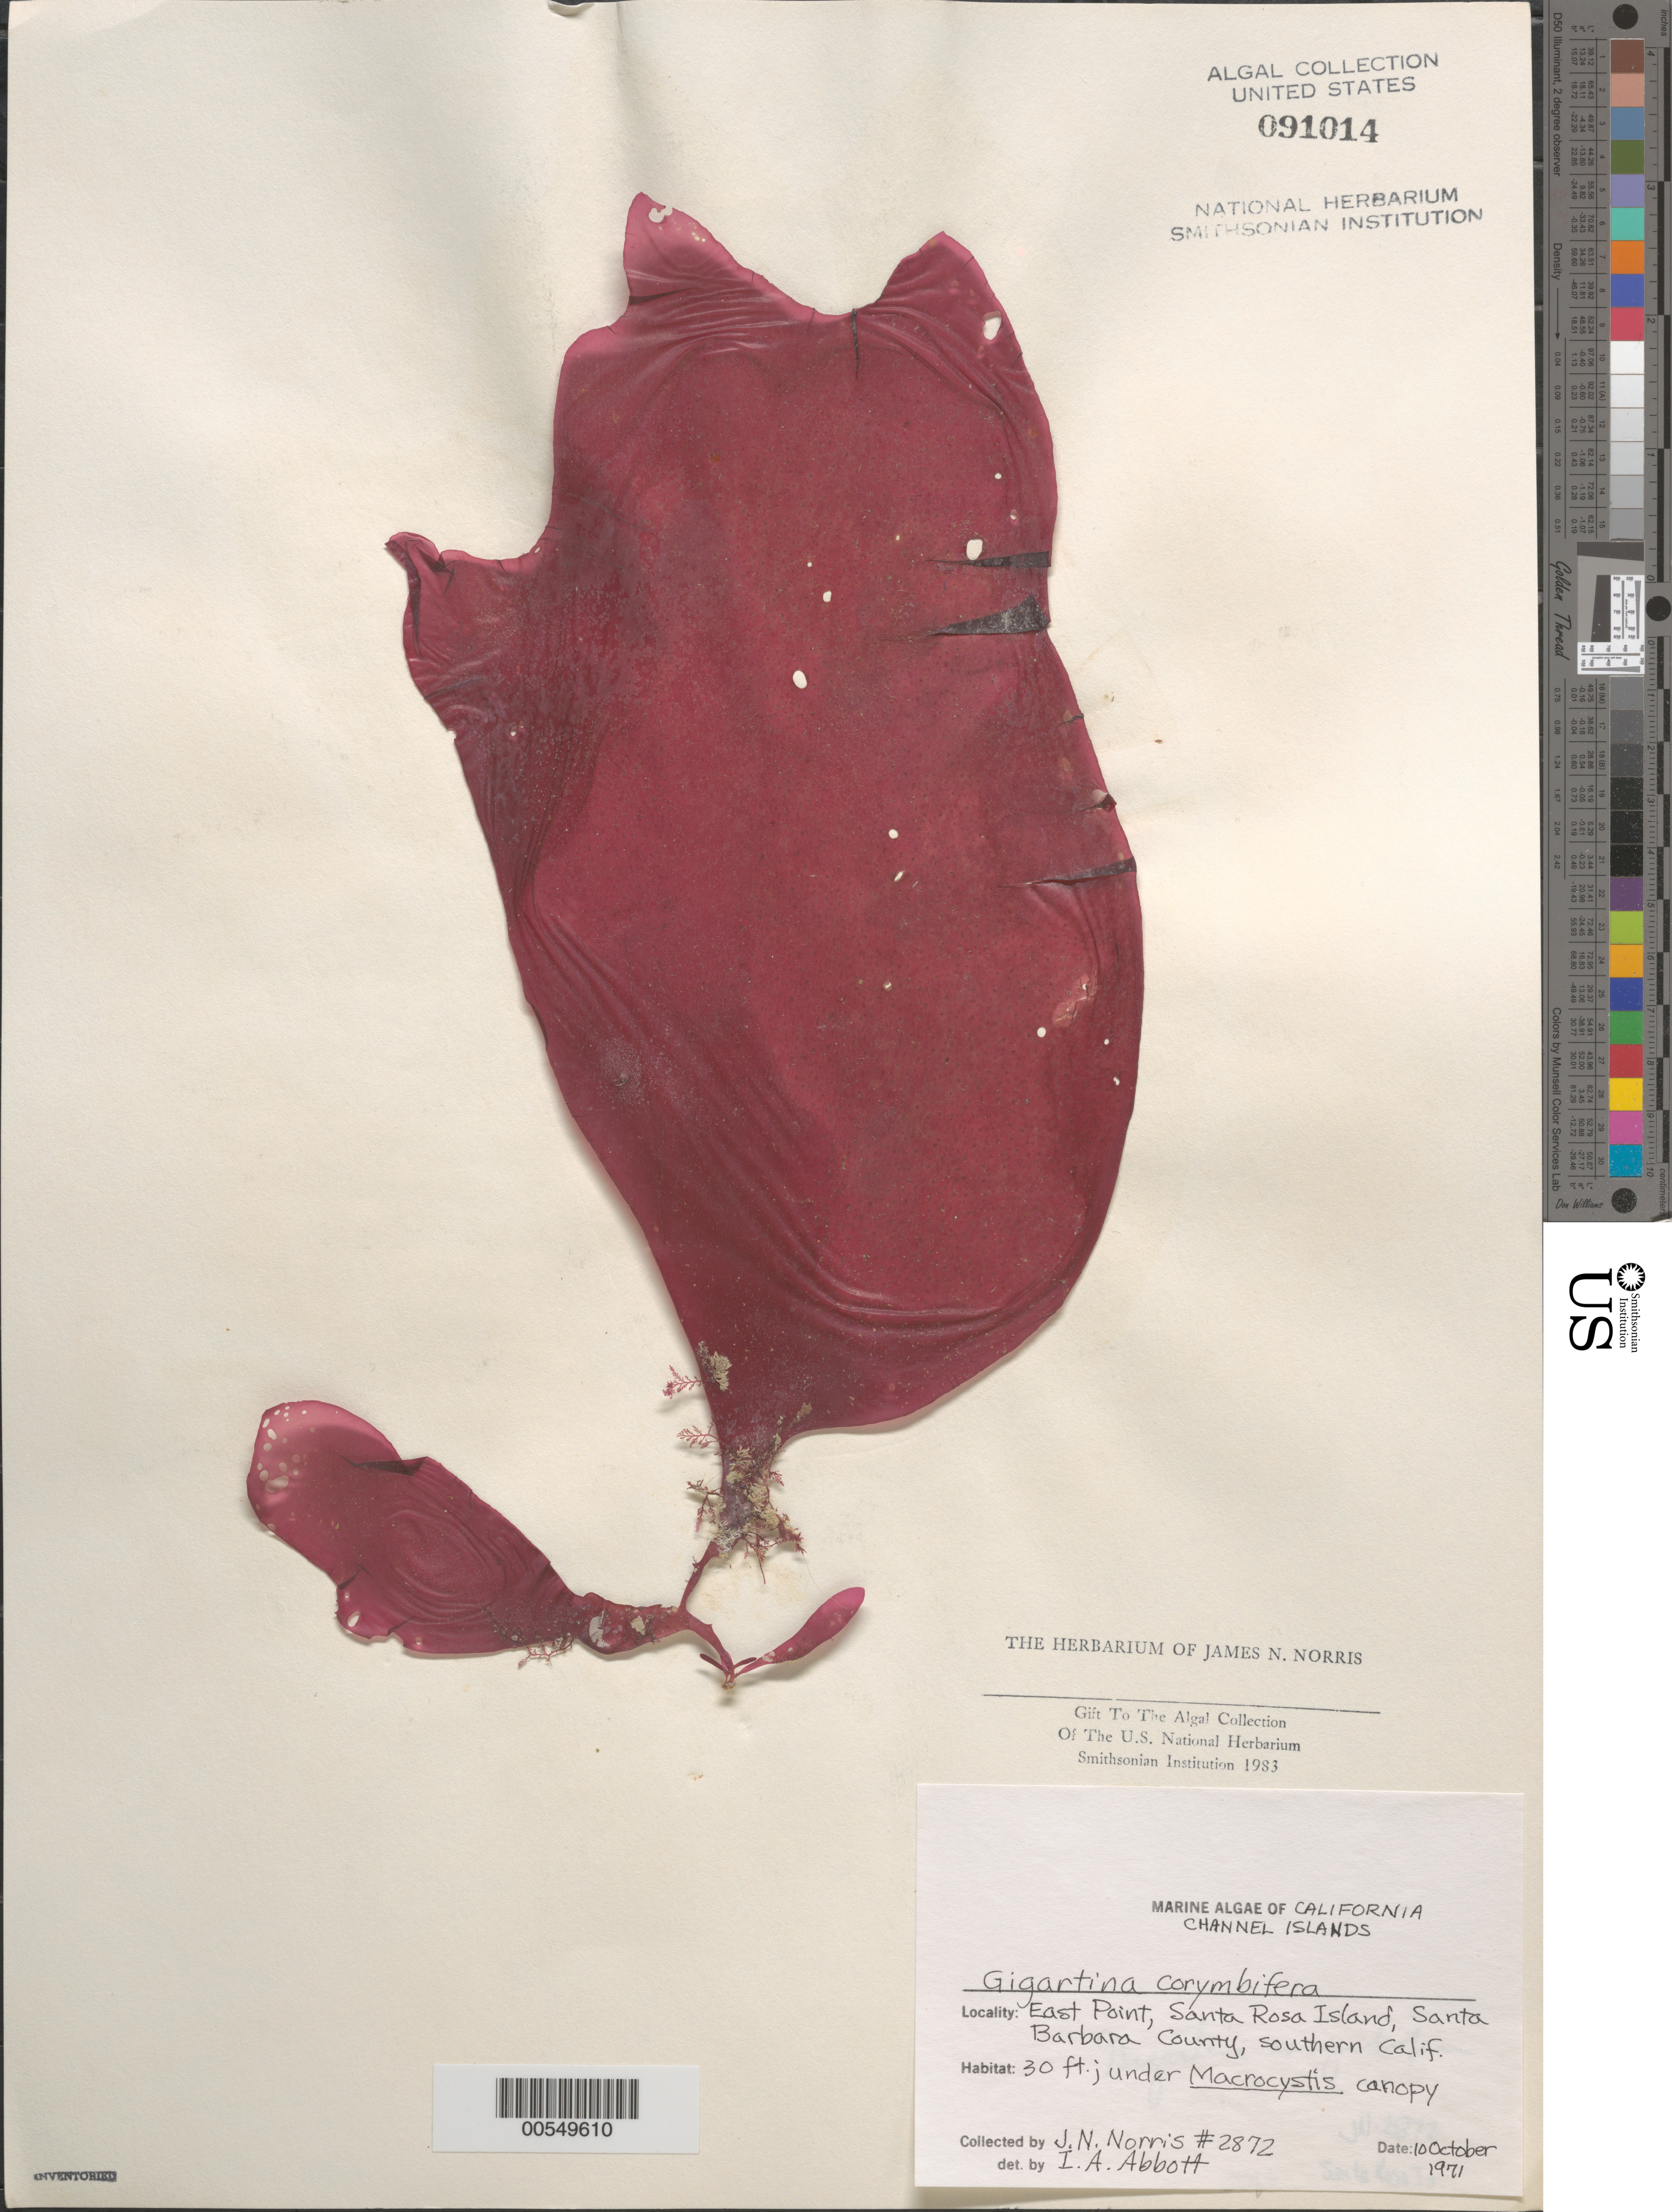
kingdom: Plantae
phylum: Rhodophyta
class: Florideophyceae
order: Gigartinales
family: Gigartinaceae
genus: Chondracanthus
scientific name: Chondracanthus corymbiferus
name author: (Kütz.) Guiry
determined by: Algae name updating Project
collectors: M. Chamberlain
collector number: Jn-2872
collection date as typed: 10 Oct 1971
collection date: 1971-10-10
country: United States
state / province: California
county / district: Santa Barbara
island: Santa Rosa Island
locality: East Point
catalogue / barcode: US 91014